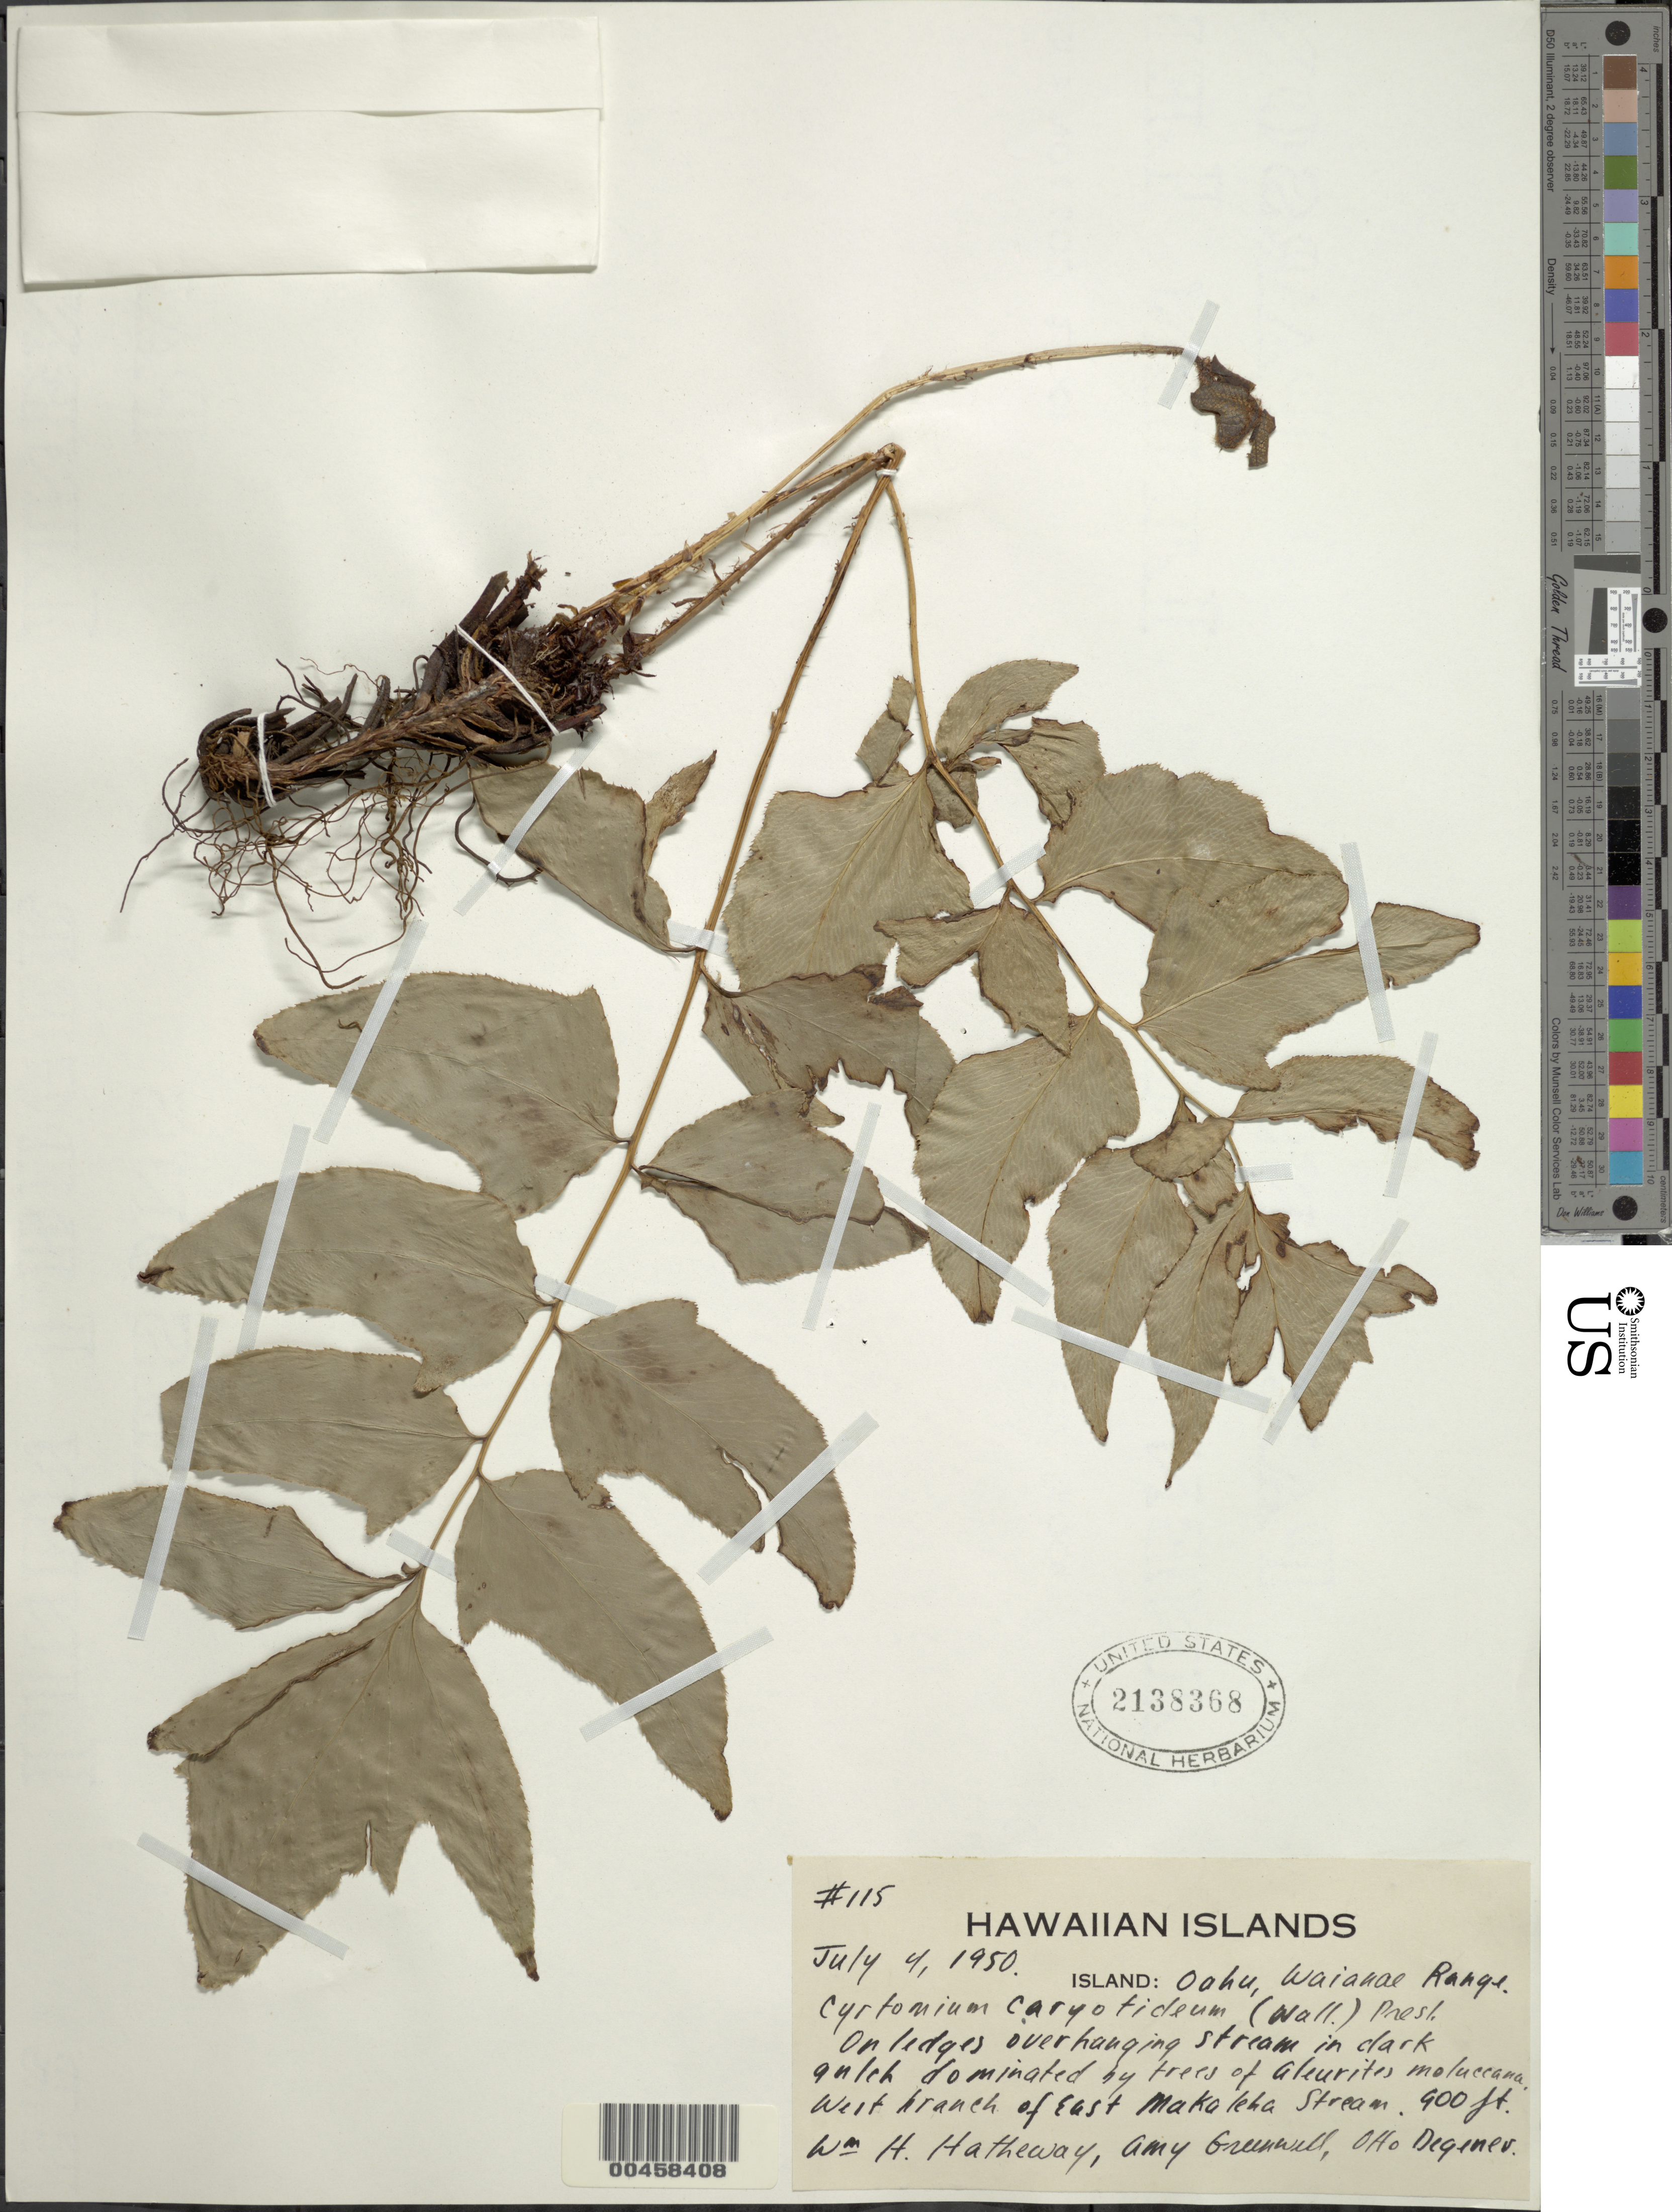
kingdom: Plantae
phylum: Tracheophyta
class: Polypodiopsida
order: Polypodiales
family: Dryopteridaceae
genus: Cyrtomium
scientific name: Cyrtomium caryotideum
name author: (Wall. ex Hook. & Grev.) C. Presl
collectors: W. H. Hatheway, A. B. Greenwell & O. Degener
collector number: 115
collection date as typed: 4 Jul 1950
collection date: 1950-07-04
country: United States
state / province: Hawaii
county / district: Honolulu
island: Oahu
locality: West branch of East Makaleha Stream, Waianae Range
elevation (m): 274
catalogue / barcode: US 2138368